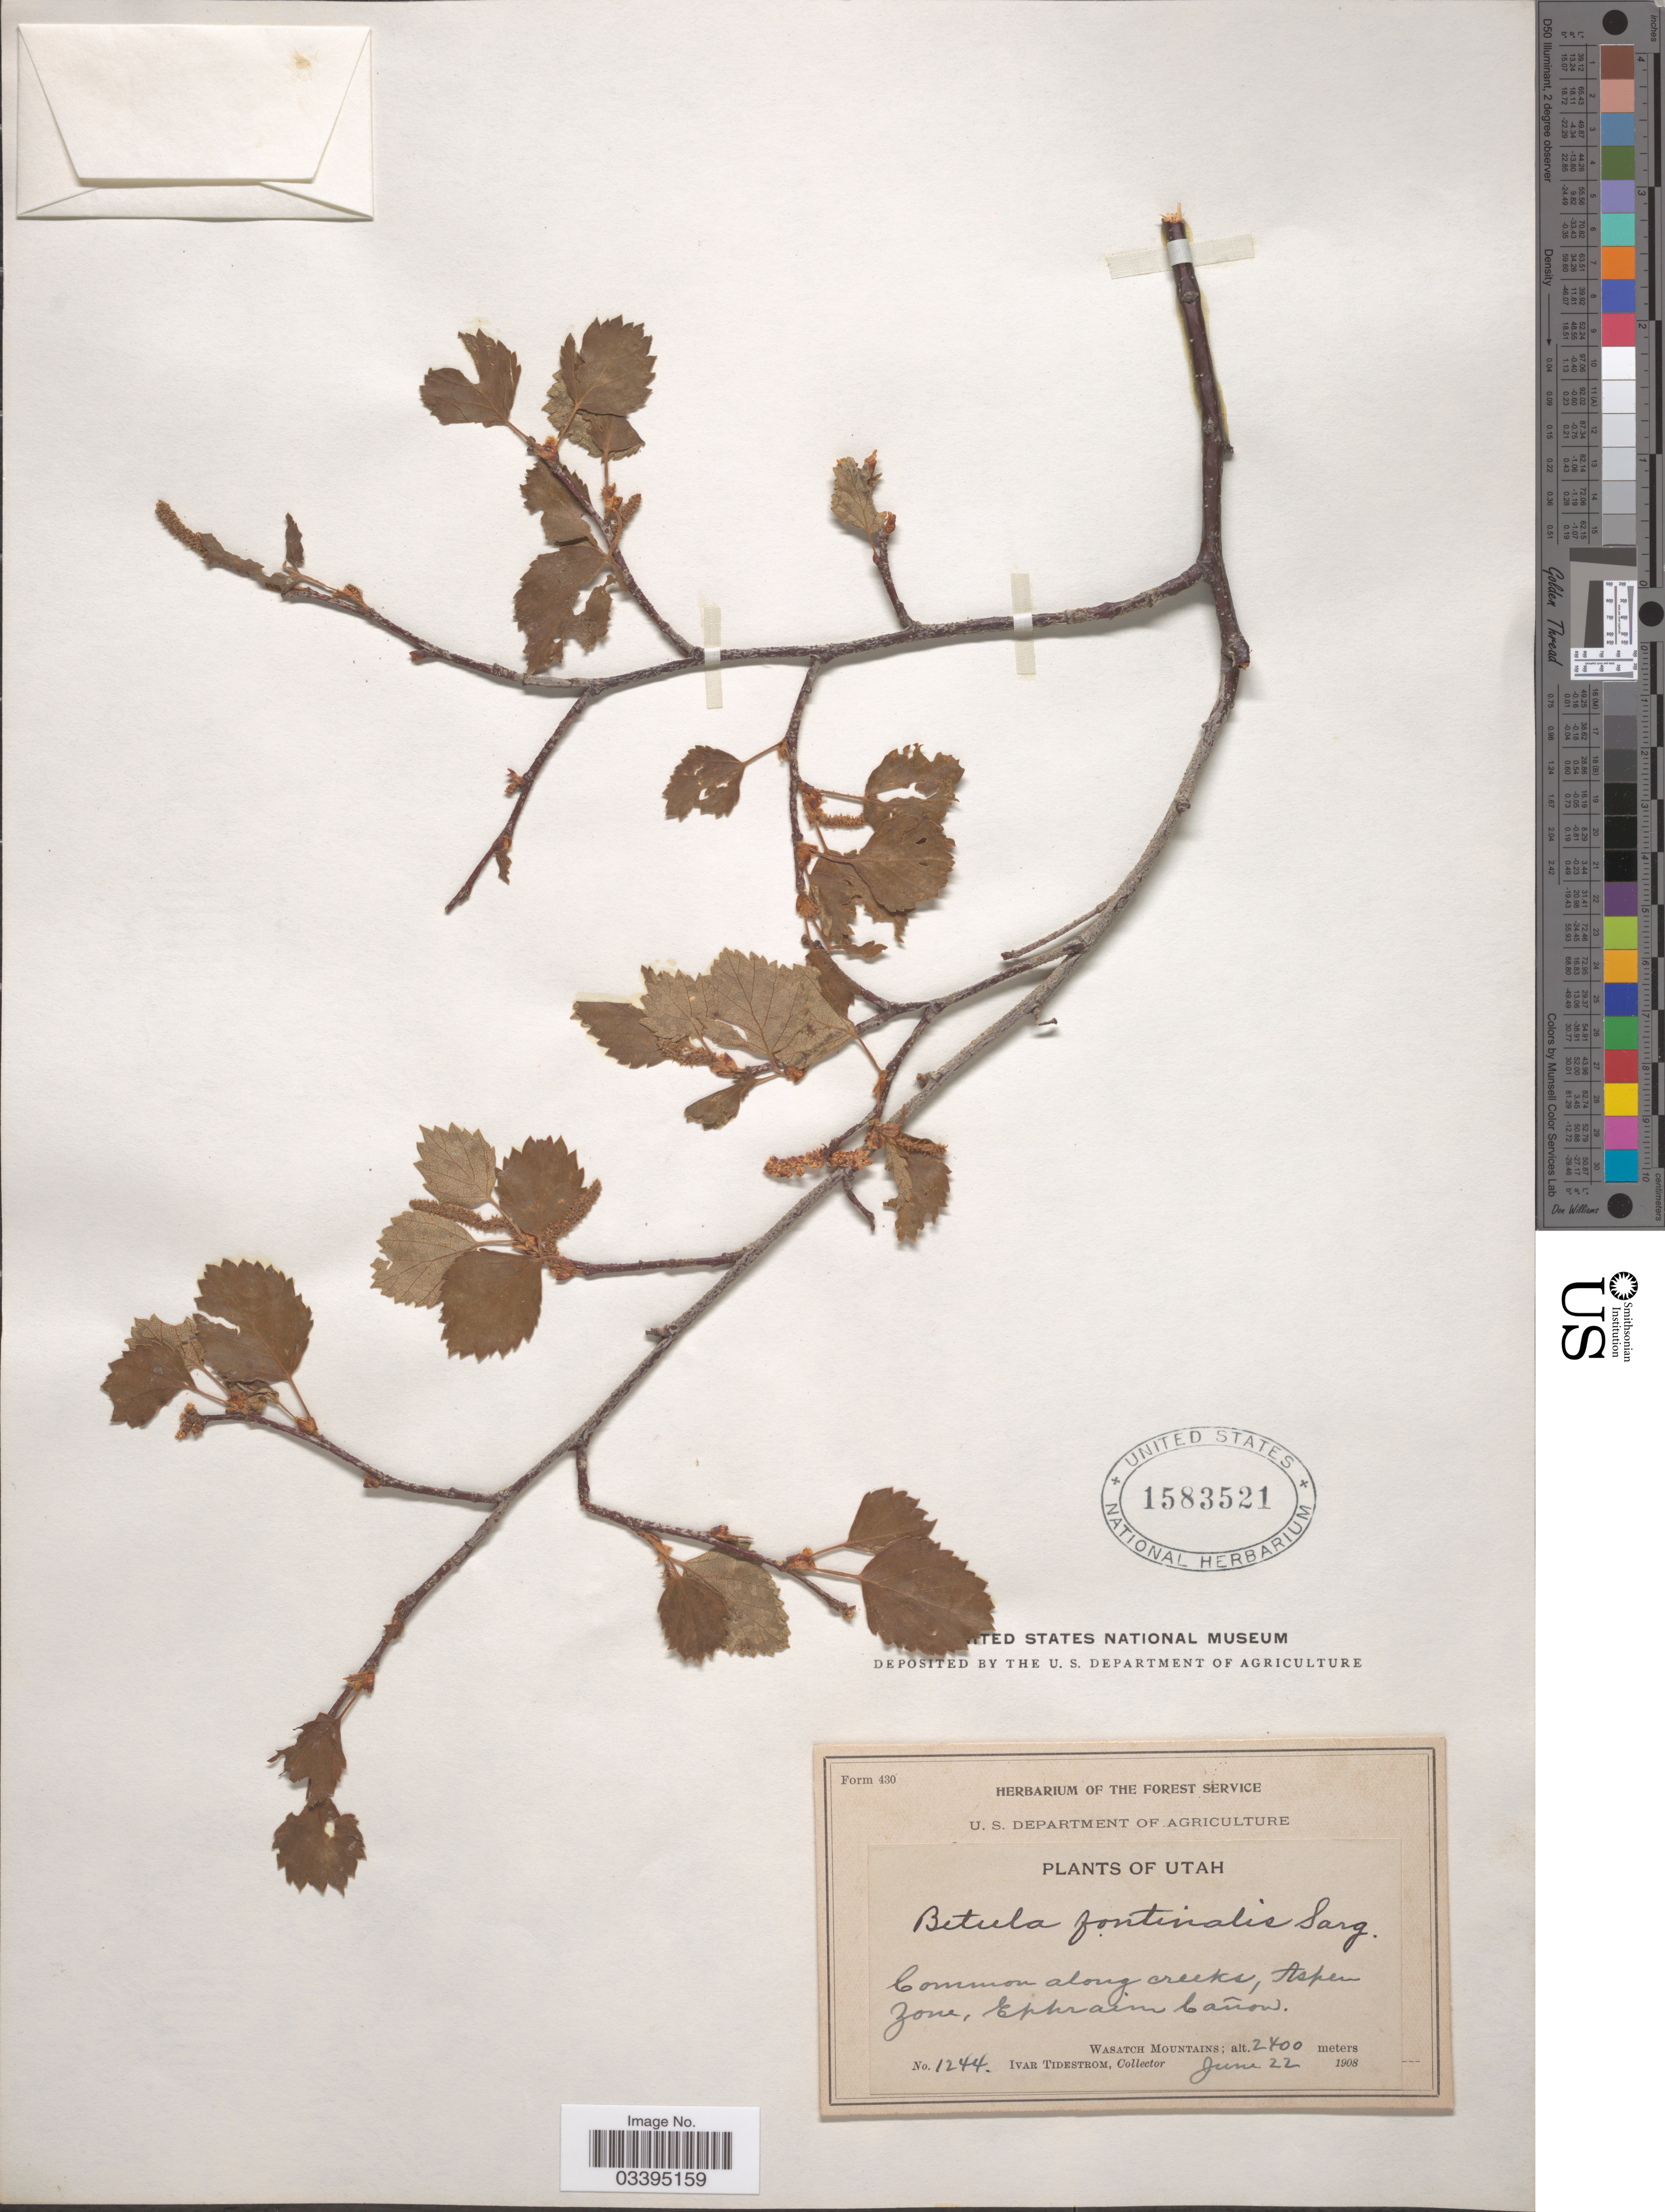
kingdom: Plantae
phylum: Tracheophyta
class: Magnoliopsida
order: Fagales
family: Betulaceae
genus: Betula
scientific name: Betula fontinalis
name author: Sarg.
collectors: I. F. Tidestrom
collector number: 1244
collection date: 1908-06-22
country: United States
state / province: Utah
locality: Along creeks, Aspen Zone, Ephraim Cañon. Wasatch Mountains.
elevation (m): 2400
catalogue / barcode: US 1583521